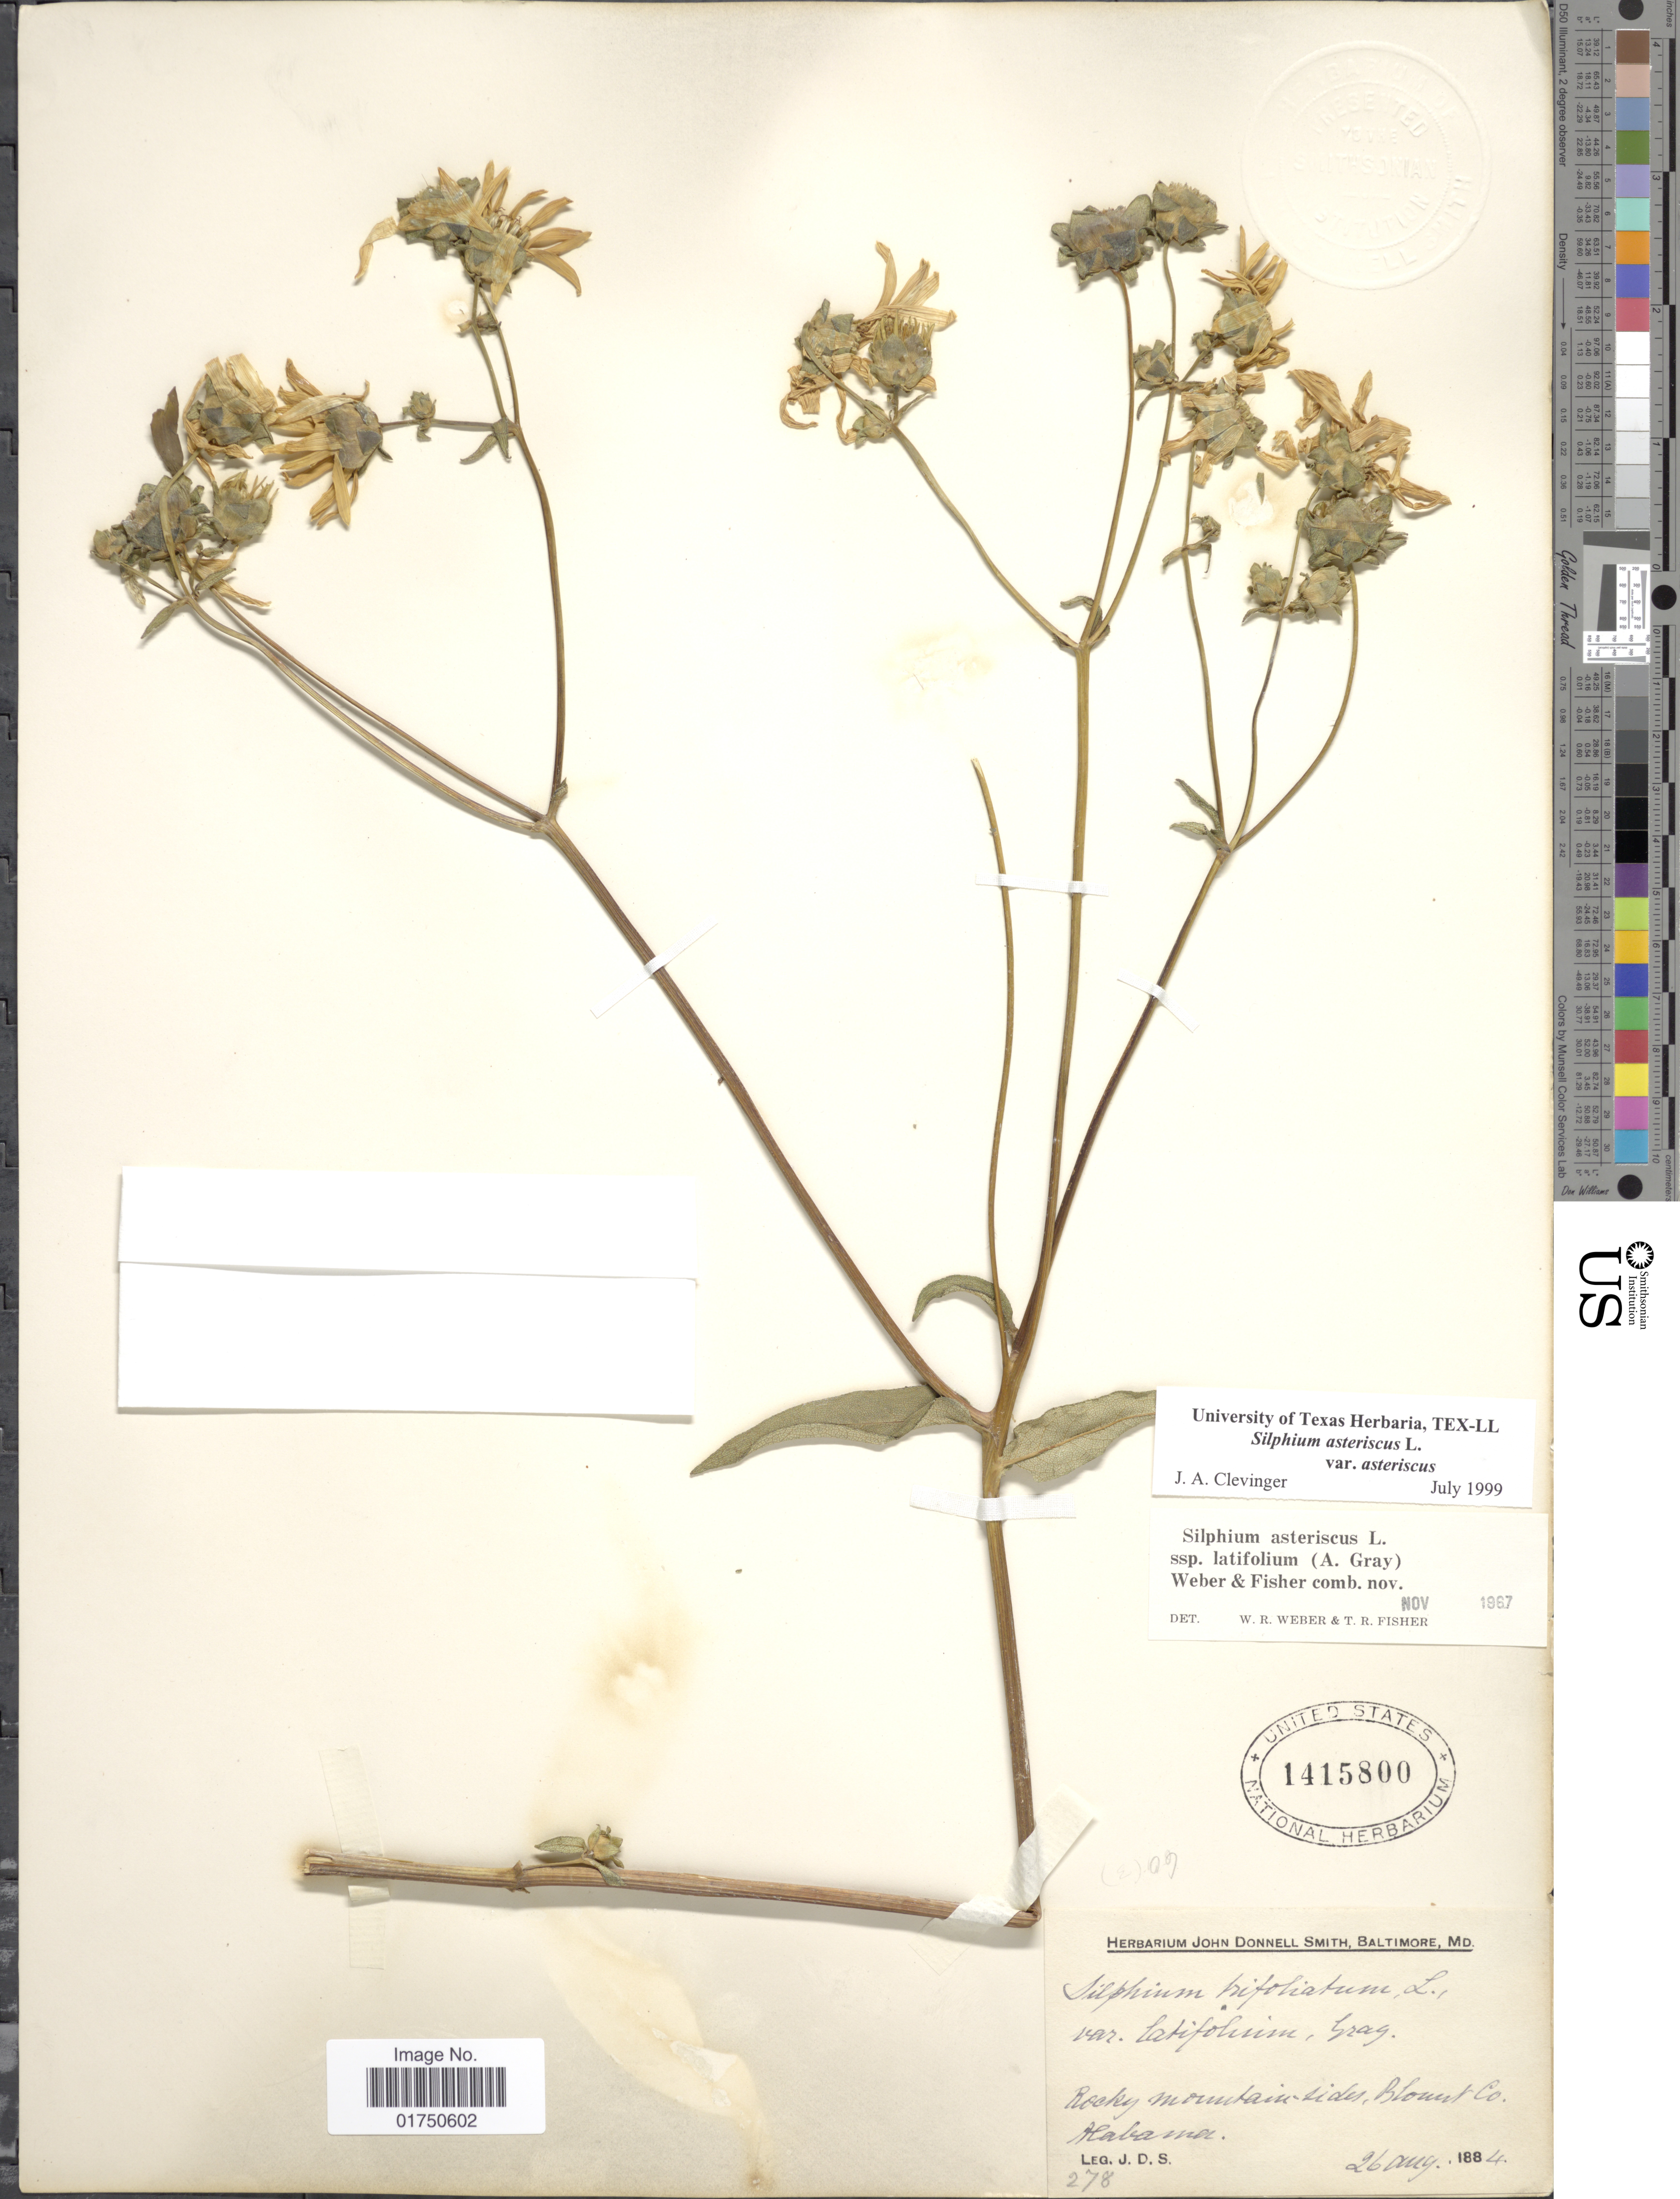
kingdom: Plantae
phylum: Tracheophyta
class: Magnoliopsida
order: Asterales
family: Asteraceae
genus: Silphium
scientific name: Silphium asteriscus var. asteriscus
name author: L.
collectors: J. Donnell Smith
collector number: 278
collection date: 1884-08-26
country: United States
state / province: Alabama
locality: Rocky mountain-sides, Blount Co. Alabama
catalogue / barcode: US 1415800